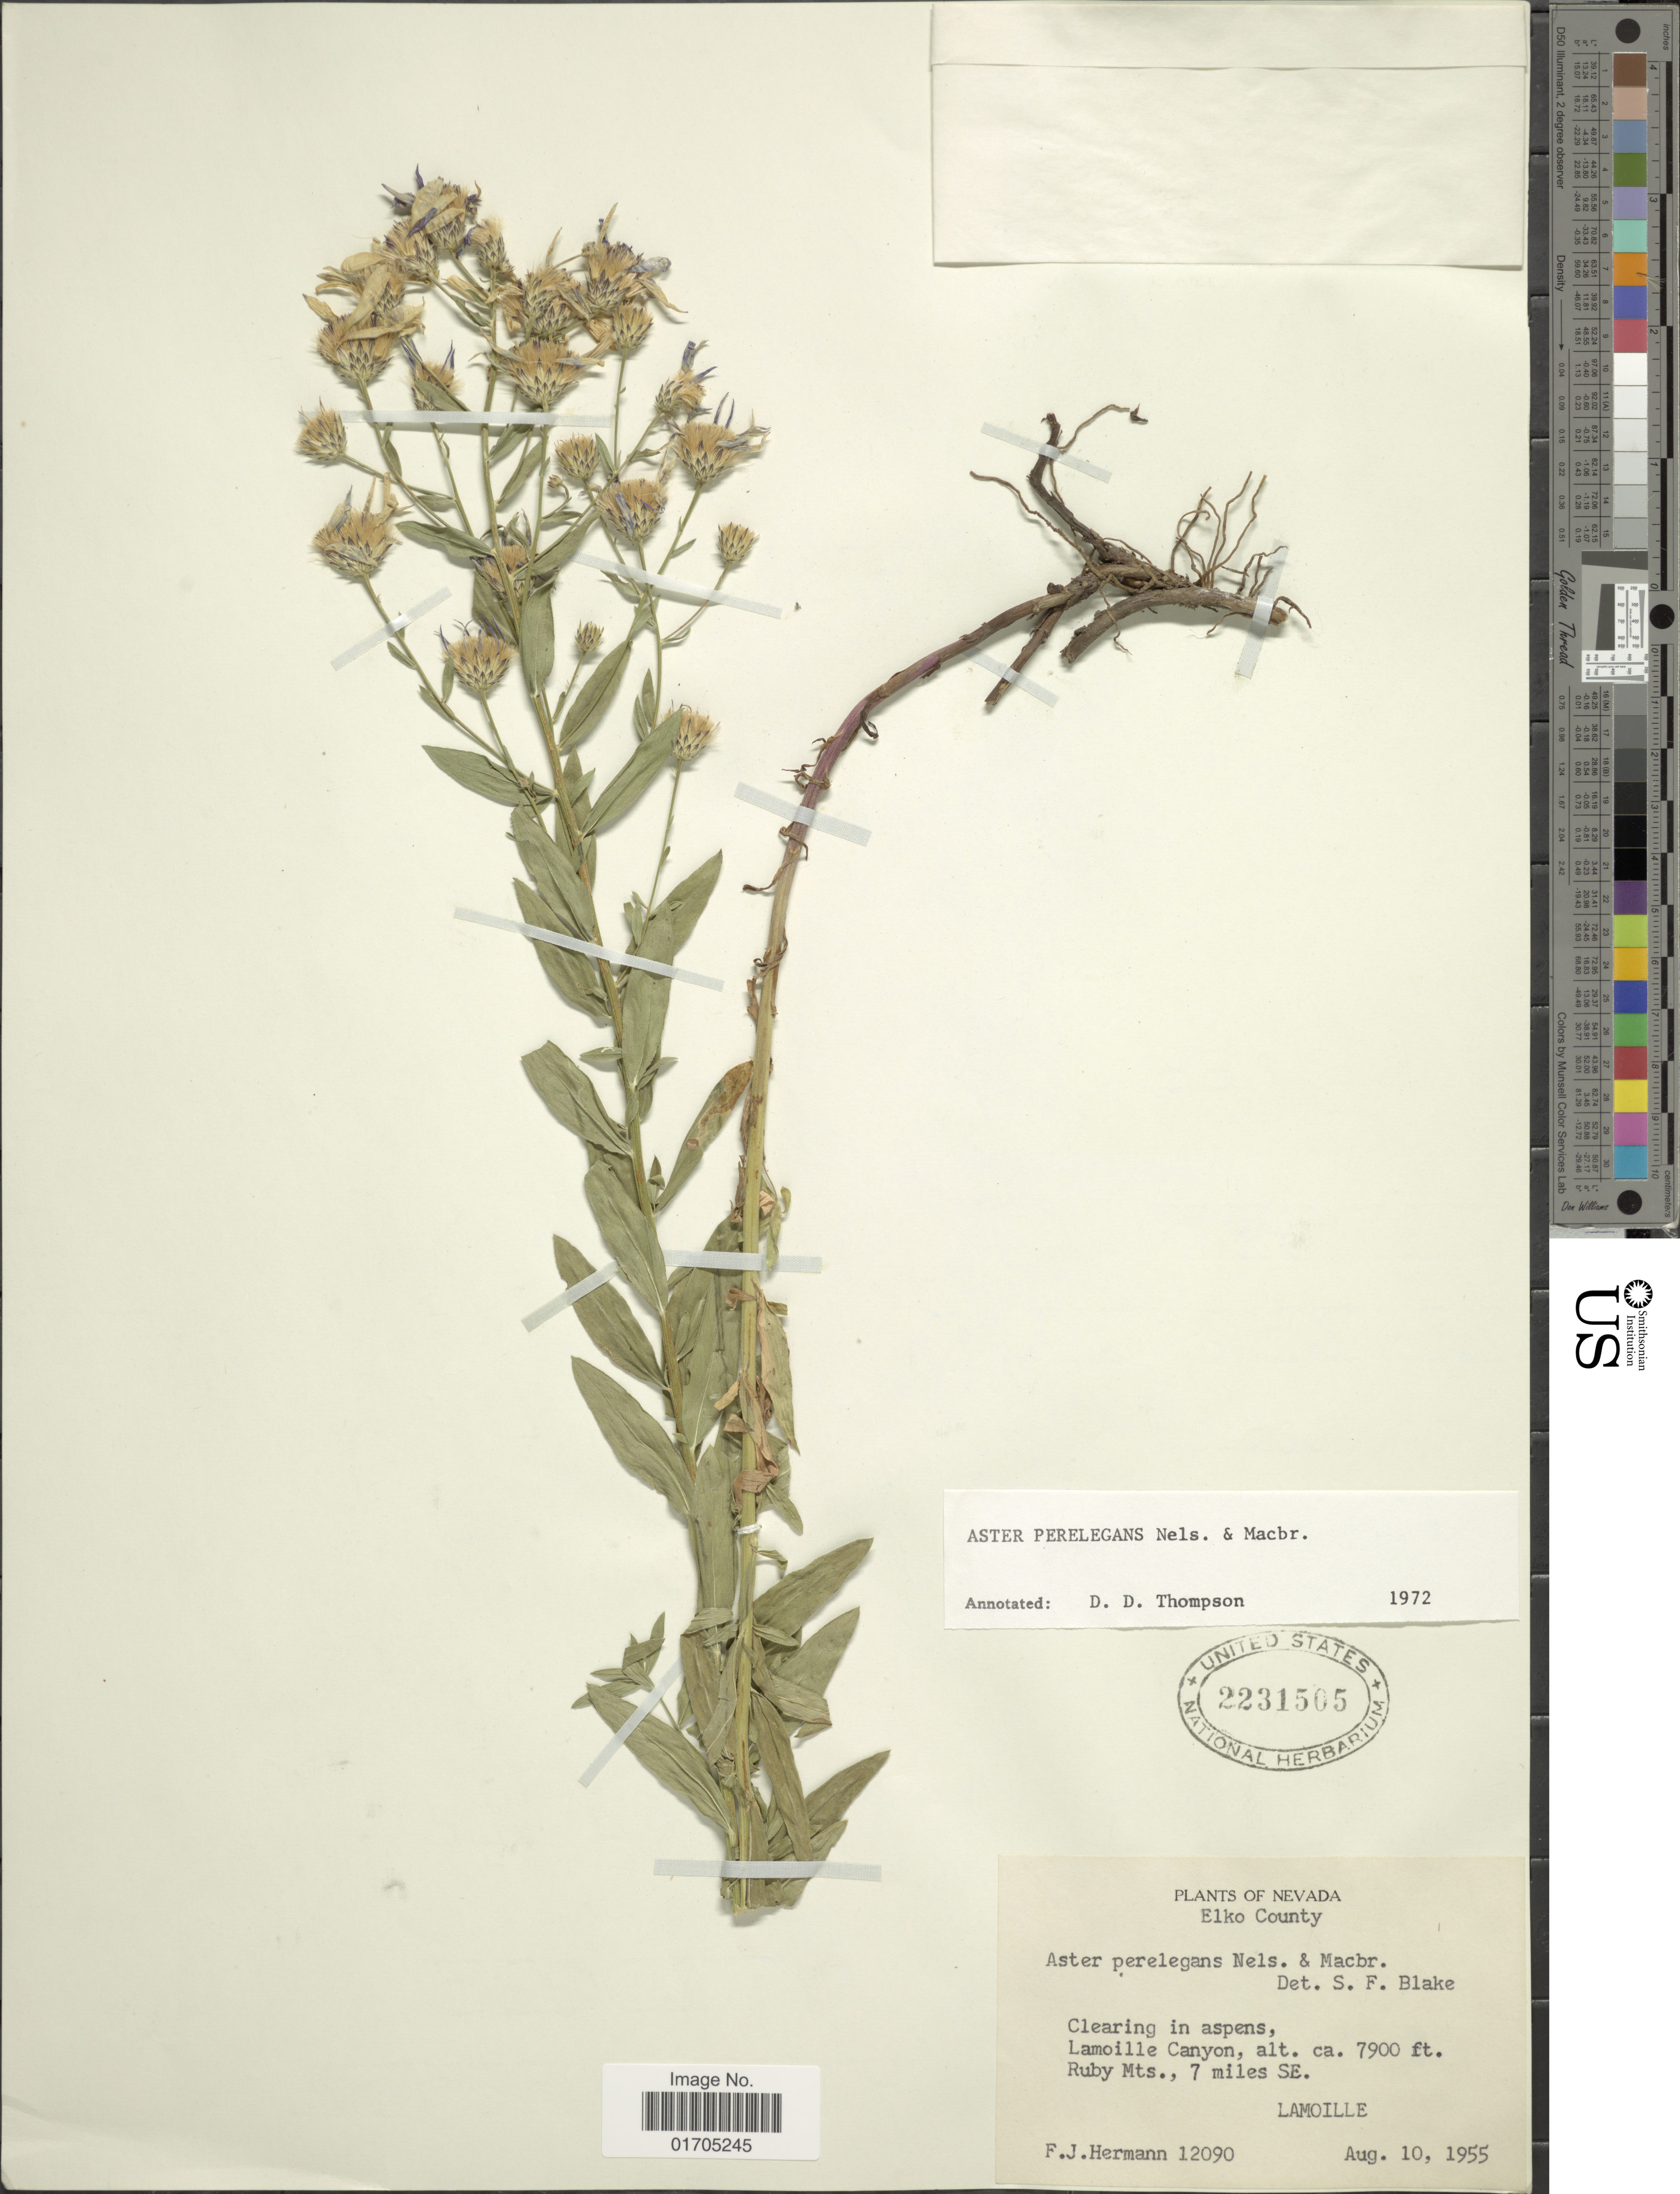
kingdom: Plantae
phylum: Tracheophyta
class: Magnoliopsida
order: Asterales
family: Asteraceae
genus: Eucephalus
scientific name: Eucephalus elegans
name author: Nutt.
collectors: F. J. Hermann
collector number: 12090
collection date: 1955-08-10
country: United States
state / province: Nevada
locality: Elko County, Lamoille Canyon, Ruby Mts., 7 miles SE, Lamoille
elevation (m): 2408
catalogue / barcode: US 2231505